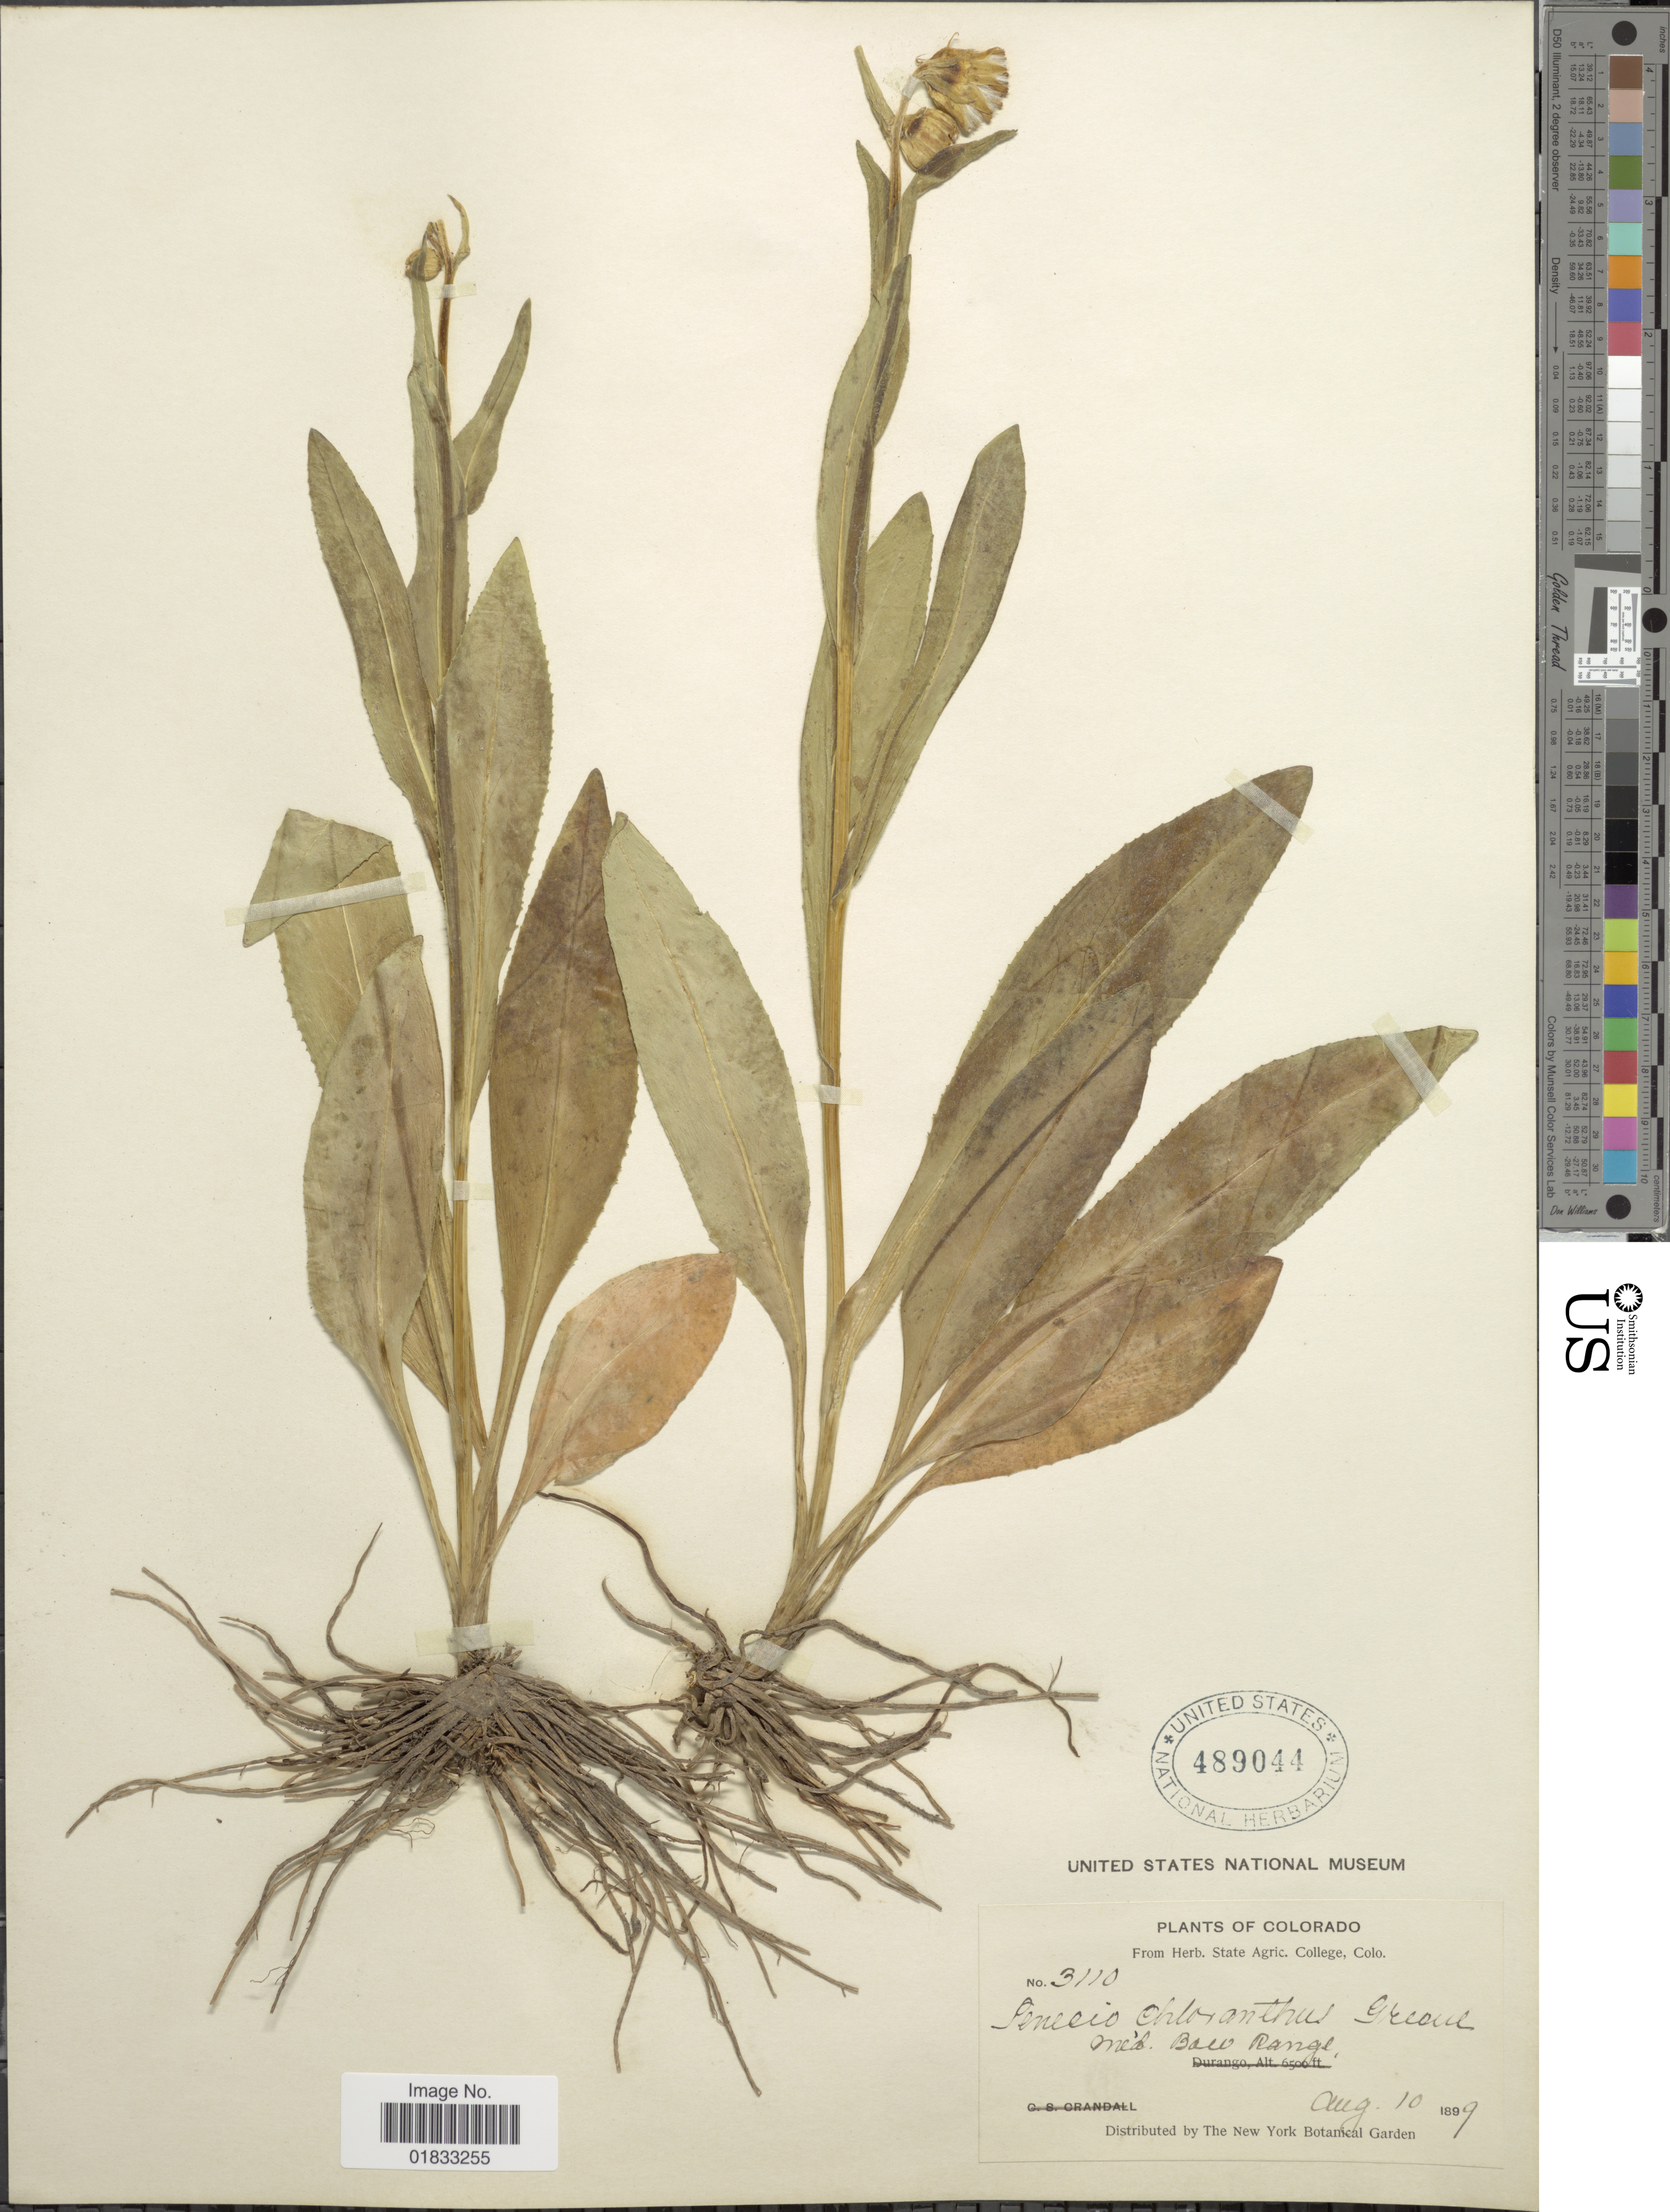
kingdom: Plantae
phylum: Tracheophyta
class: Magnoliopsida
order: Asterales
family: Asteraceae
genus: Senecio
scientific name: Senecio chloranthus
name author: Greene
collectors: ex herb. State Agric. College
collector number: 3110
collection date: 1899-08-10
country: United States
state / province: Colorado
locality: Med,.(Medicine) Bow Range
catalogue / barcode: US 489044